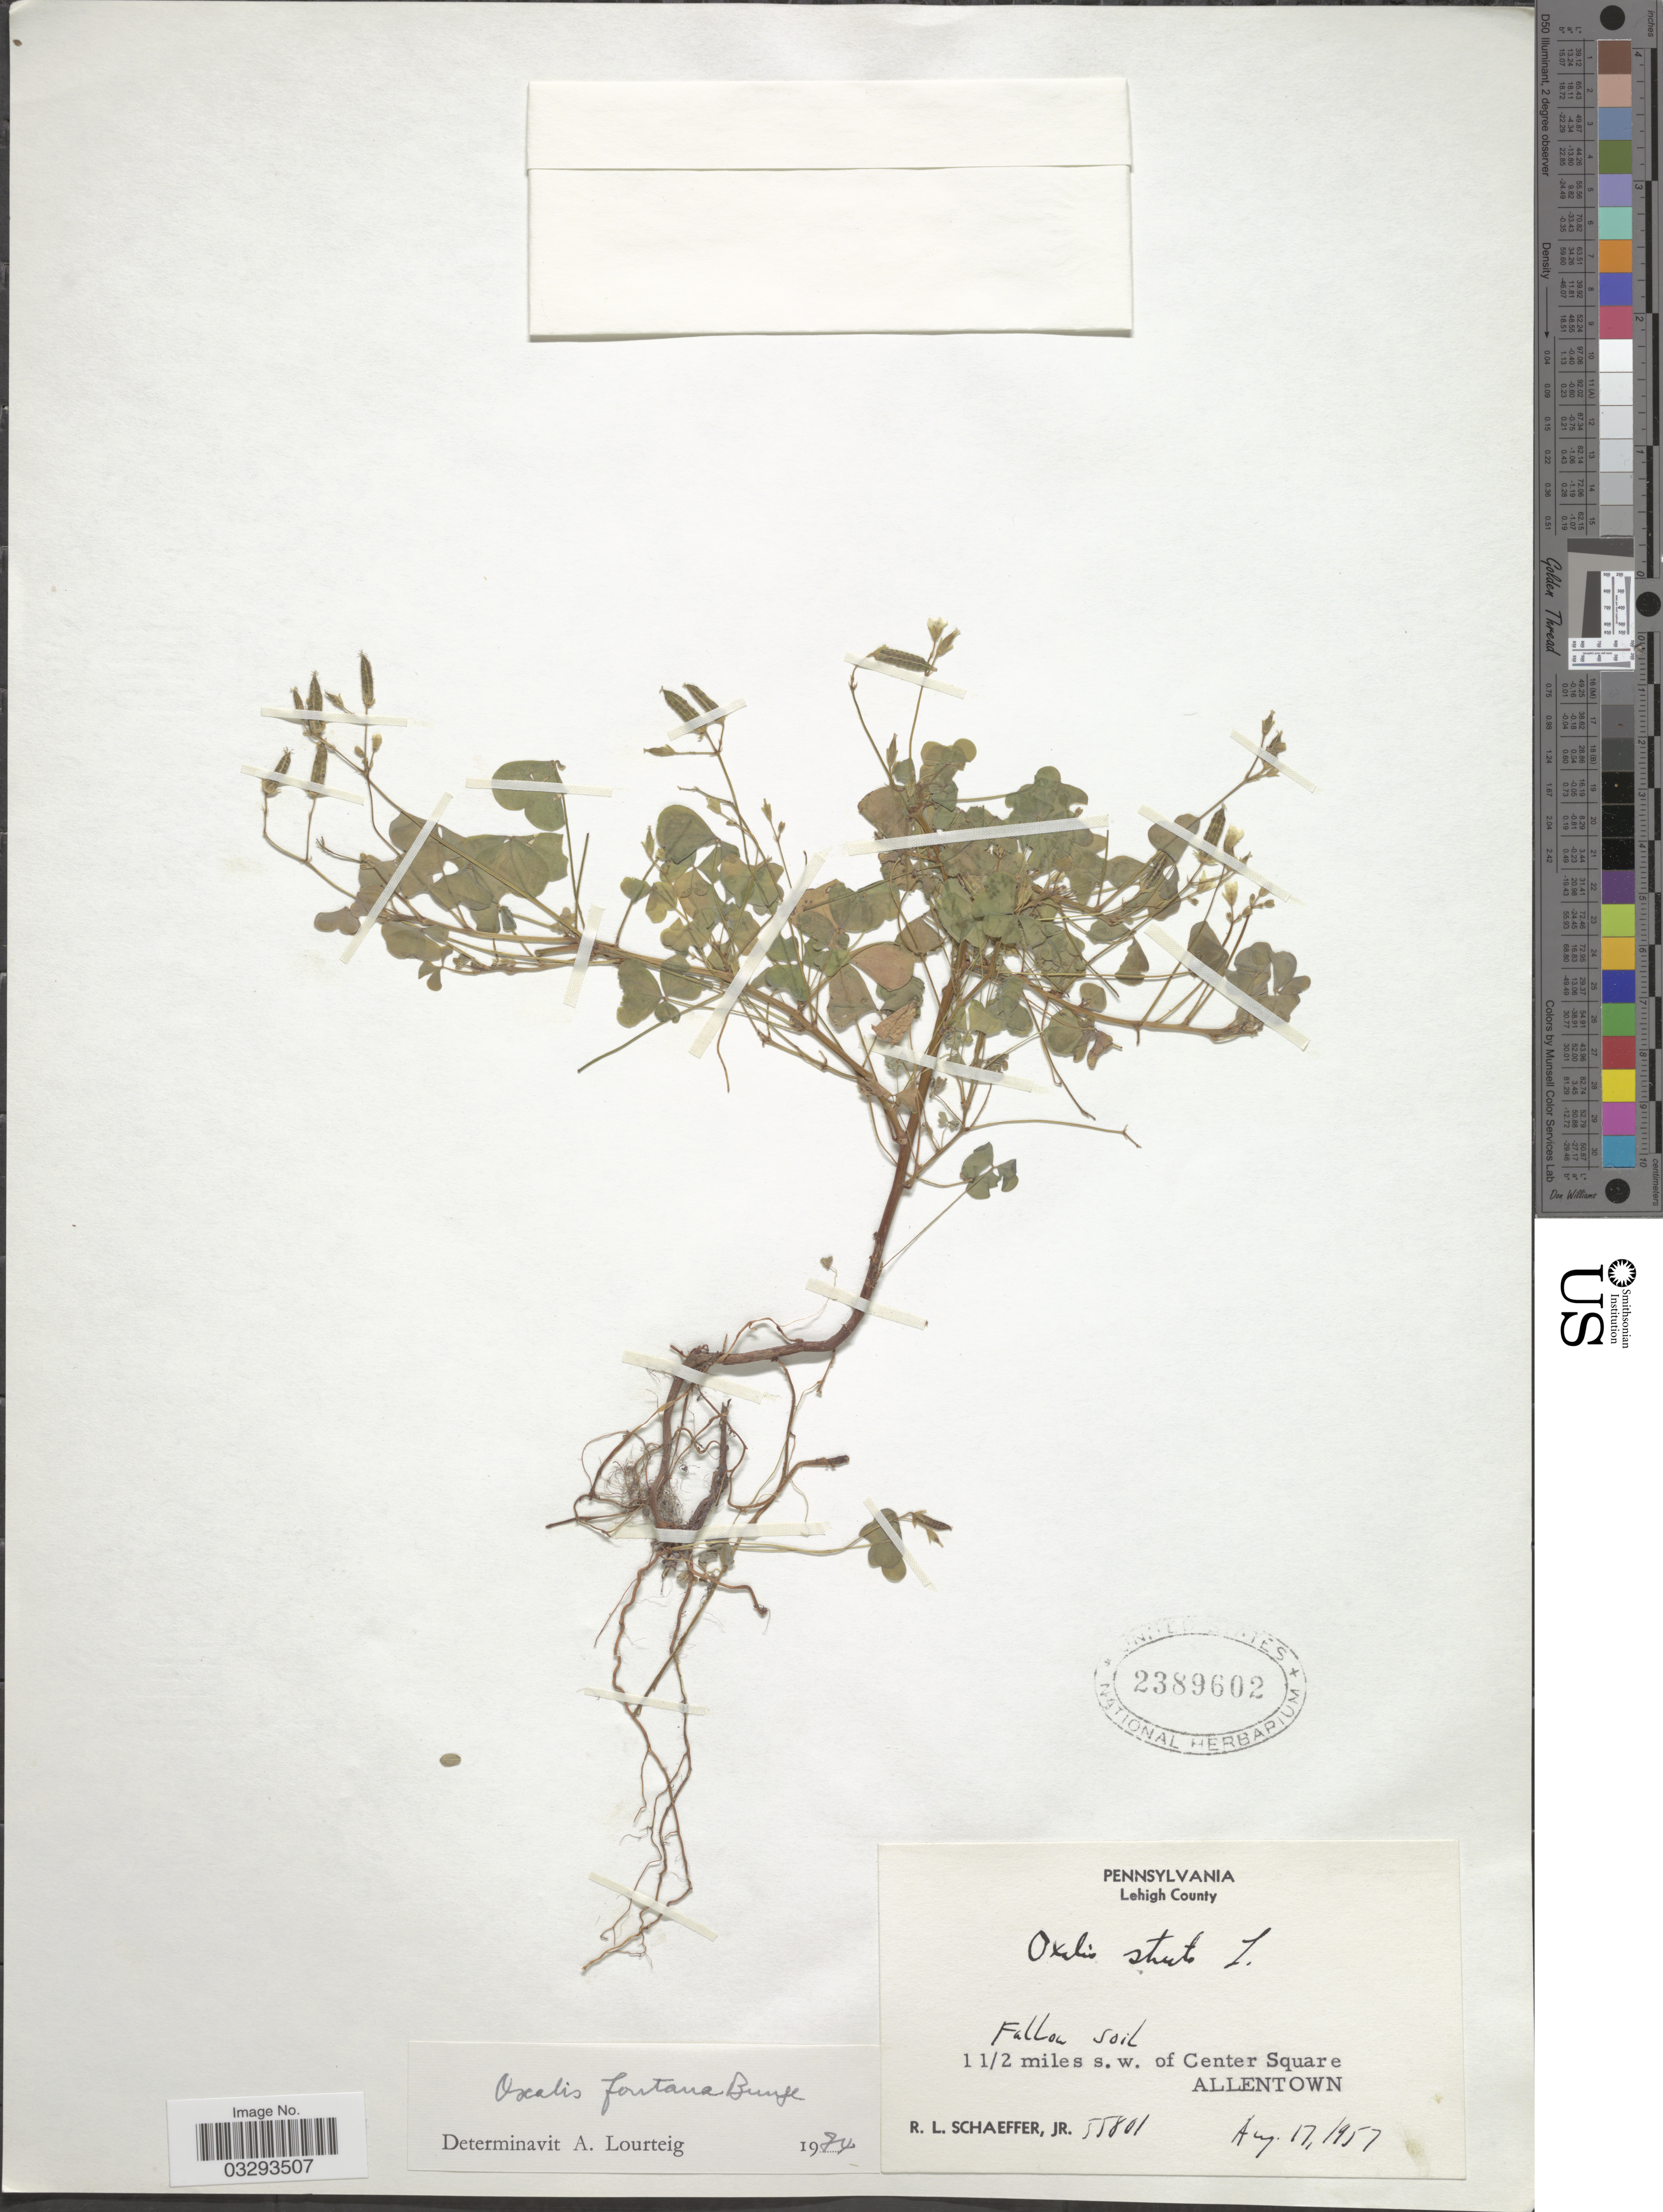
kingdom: Plantae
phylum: Tracheophyta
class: Magnoliopsida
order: Oxalidales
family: Oxalidaceae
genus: Oxalis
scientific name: Oxalis fontana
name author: Bunge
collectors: R. L. Schaeffer Jr.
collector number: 55801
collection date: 1957-08-17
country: United States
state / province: Pennsylvania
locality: Lehigh County. 1½ miles s.w. of Center Square. Allentown.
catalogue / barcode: US 2389602